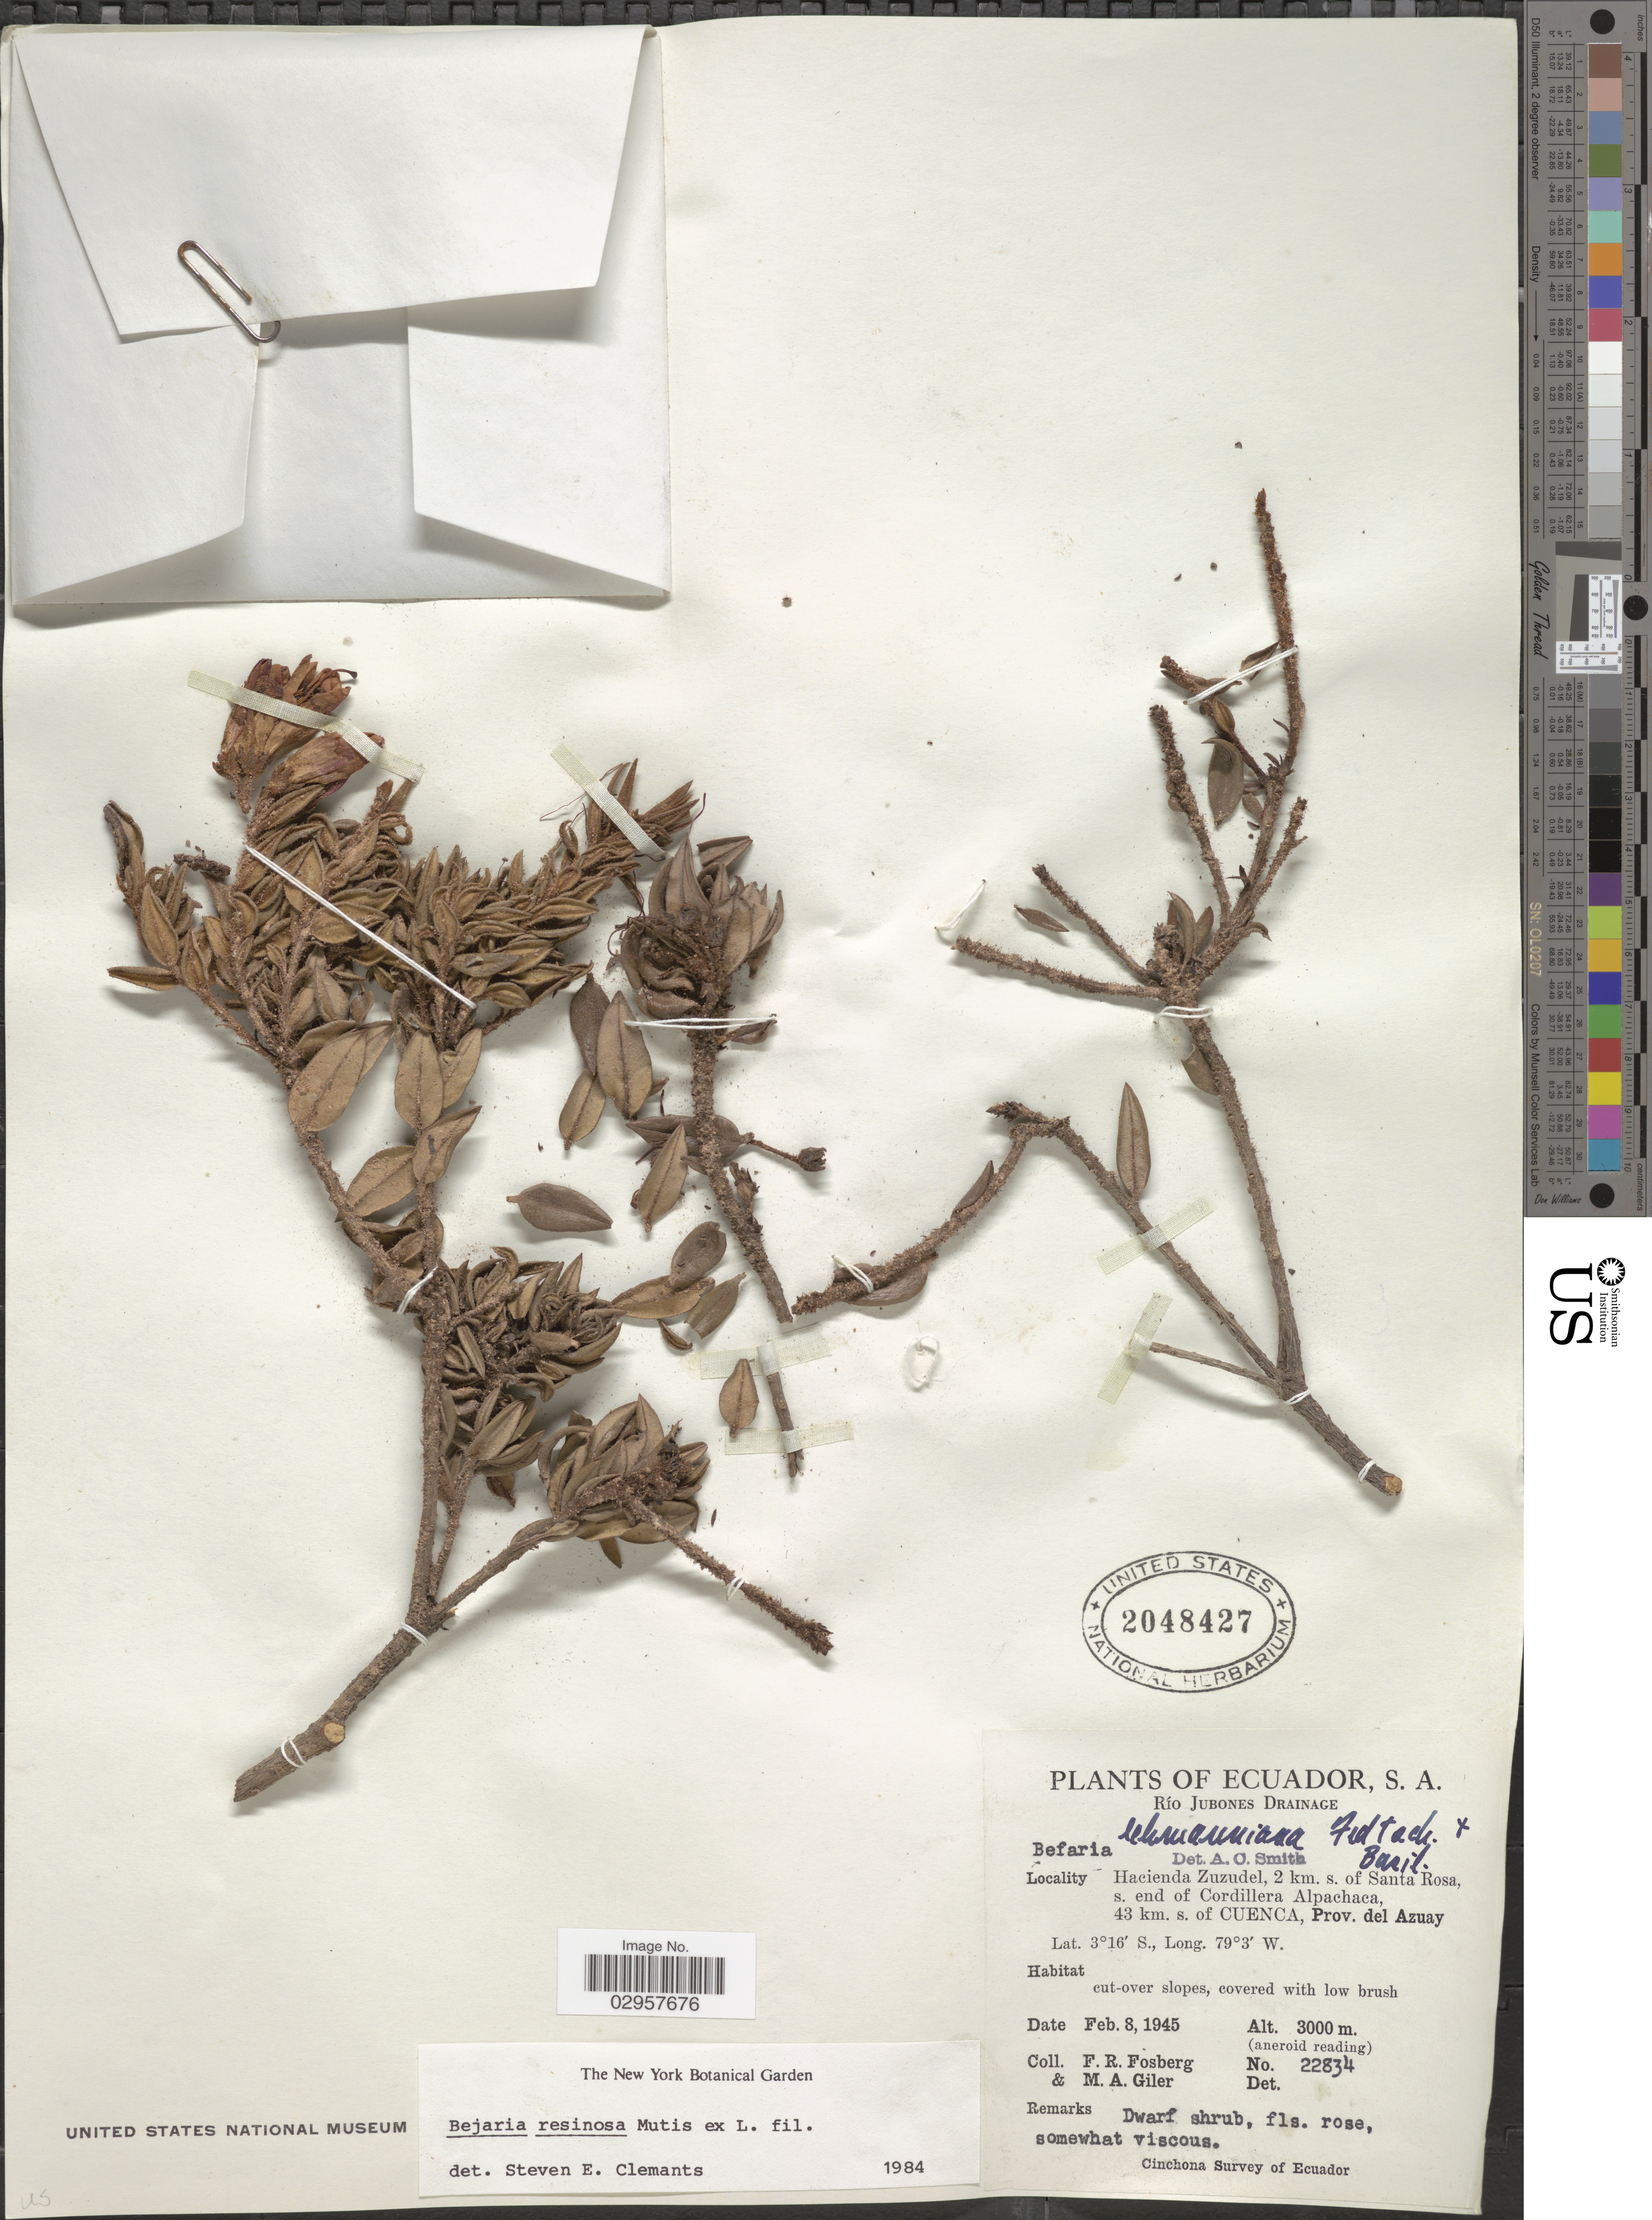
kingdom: Plantae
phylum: Tracheophyta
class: Magnoliopsida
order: Ericales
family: Ericaceae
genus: Befaria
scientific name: Befaria resinosa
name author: Mutis ex L. f.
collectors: F. R. Fosberg & M. Giler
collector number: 22834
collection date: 1945-02-08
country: Ecuador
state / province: Azuay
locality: Río Jubones Drainage. Hacienda Zuzudel, 2 km. s. of Santa Rosa, s. end of Cordillera Alpachaca, 43 km. s. of Cuenca.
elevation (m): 3000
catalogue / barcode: US 2048427